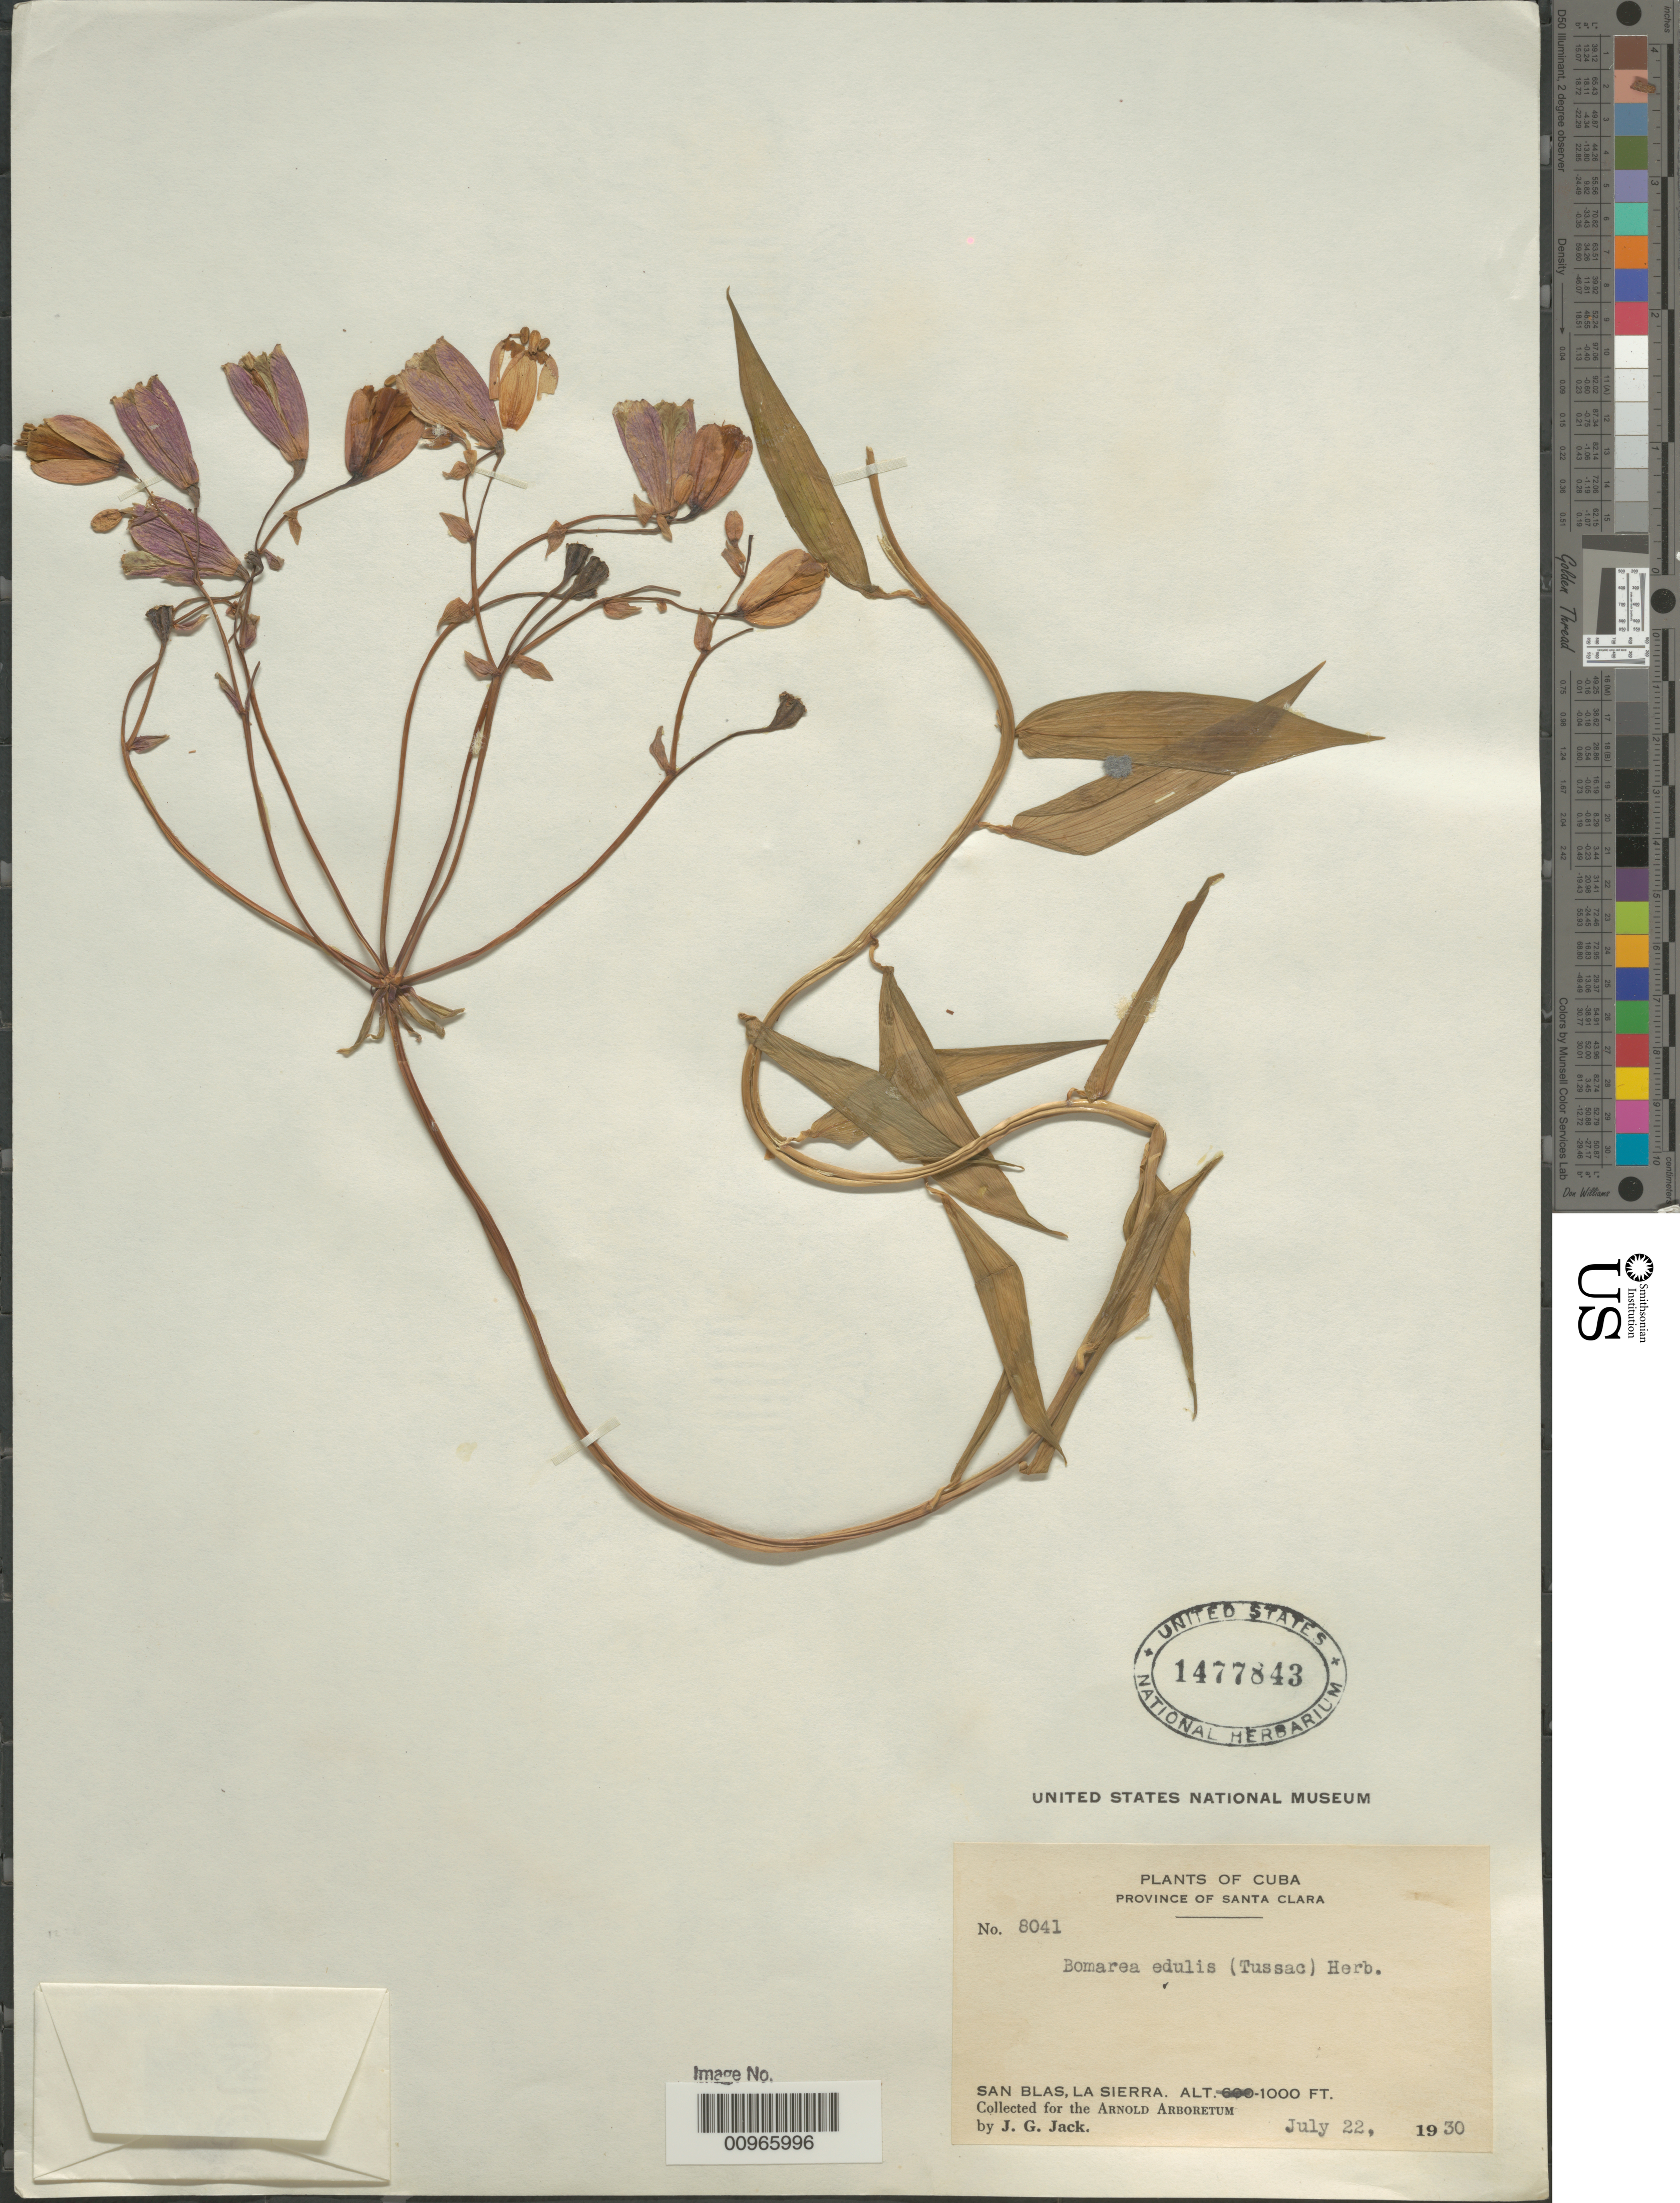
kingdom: Plantae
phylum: Tracheophyta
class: Liliopsida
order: Liliales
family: Alstroemeriaceae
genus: Bomarea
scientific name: Bomarea edulis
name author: (Tussac) Herb.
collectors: J. G. Jack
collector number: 8041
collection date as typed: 22 Jul 1930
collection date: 1930-07-22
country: Cuba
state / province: Las Villas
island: Cuba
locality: San Blas, La Sierra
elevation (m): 305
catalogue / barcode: US 1477843